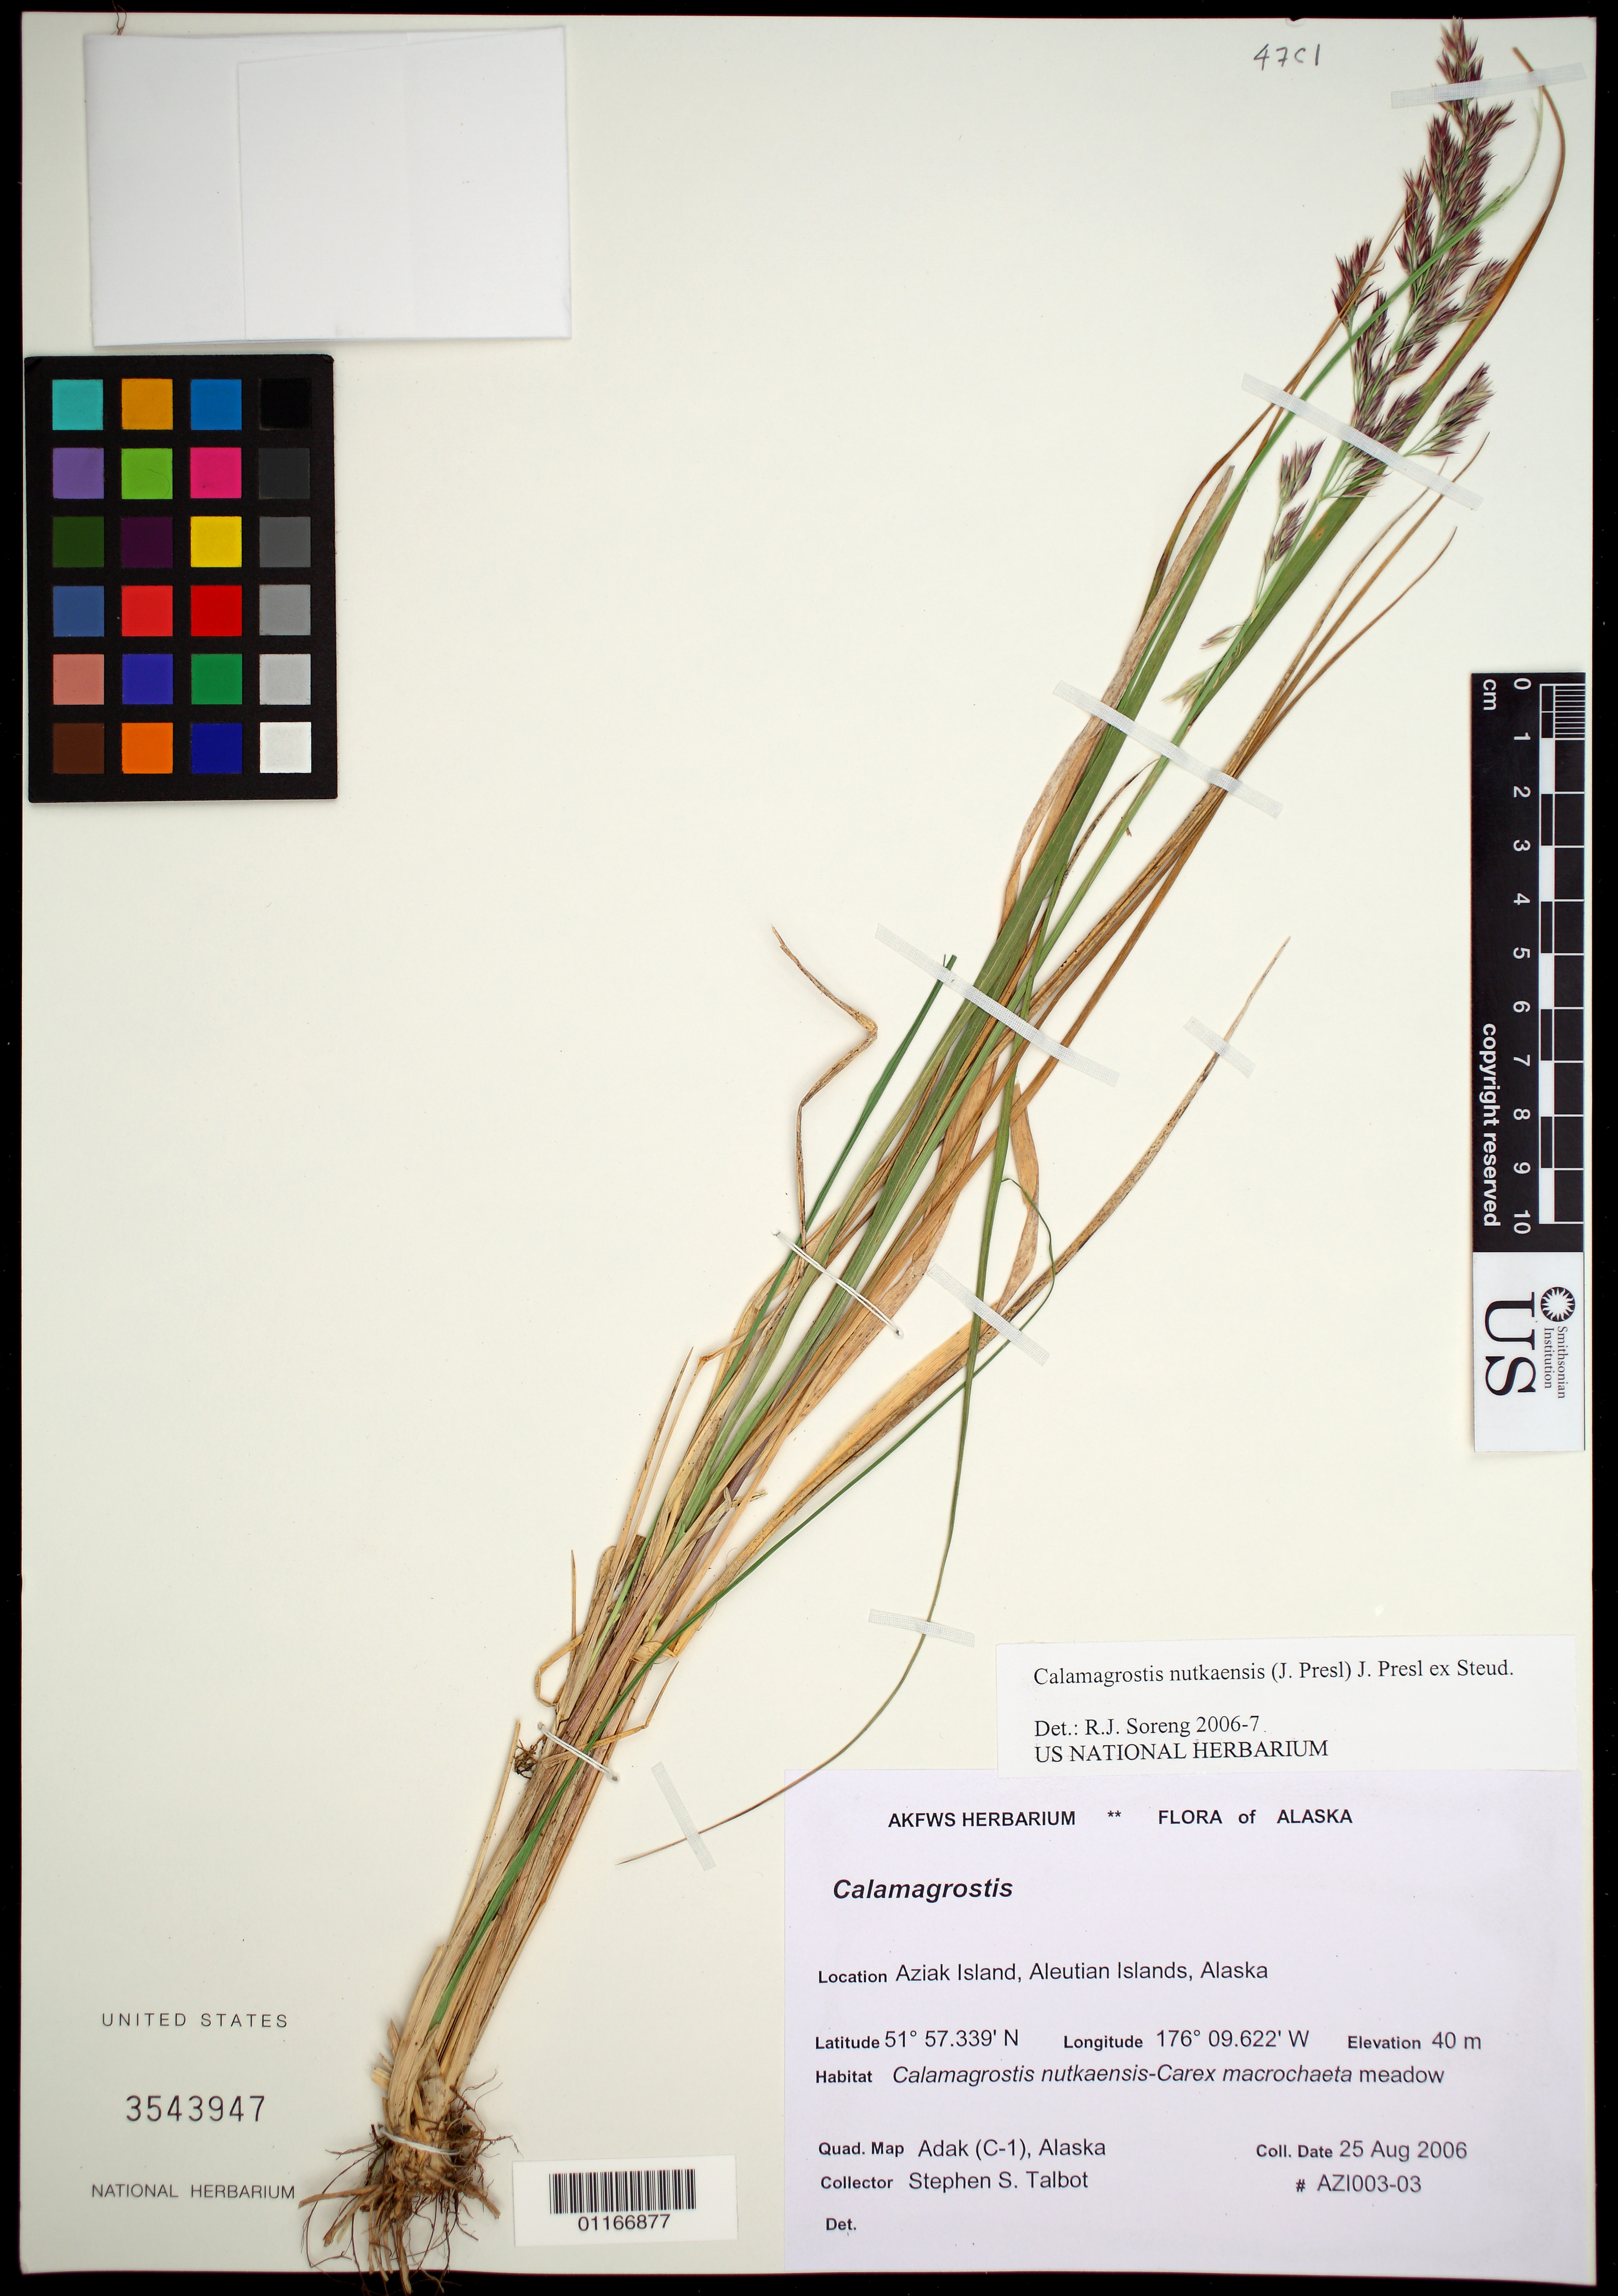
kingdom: Plantae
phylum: Tracheophyta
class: Liliopsida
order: Poales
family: Poaceae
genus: Calamagrostis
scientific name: Calamagrostis nutkaensis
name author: (J. Presl) J. Presl ex Steud.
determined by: Soreng, Robert J., Research Associate (BOT), Smithsonian Institution - National Museum of Natural History (UNITED STATES)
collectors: S. S. Talbot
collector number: AZI003-03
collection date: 2006-08-25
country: United States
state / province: Alaska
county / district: Aleutian Islands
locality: Aziak Island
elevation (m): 40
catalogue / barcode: US 3543947